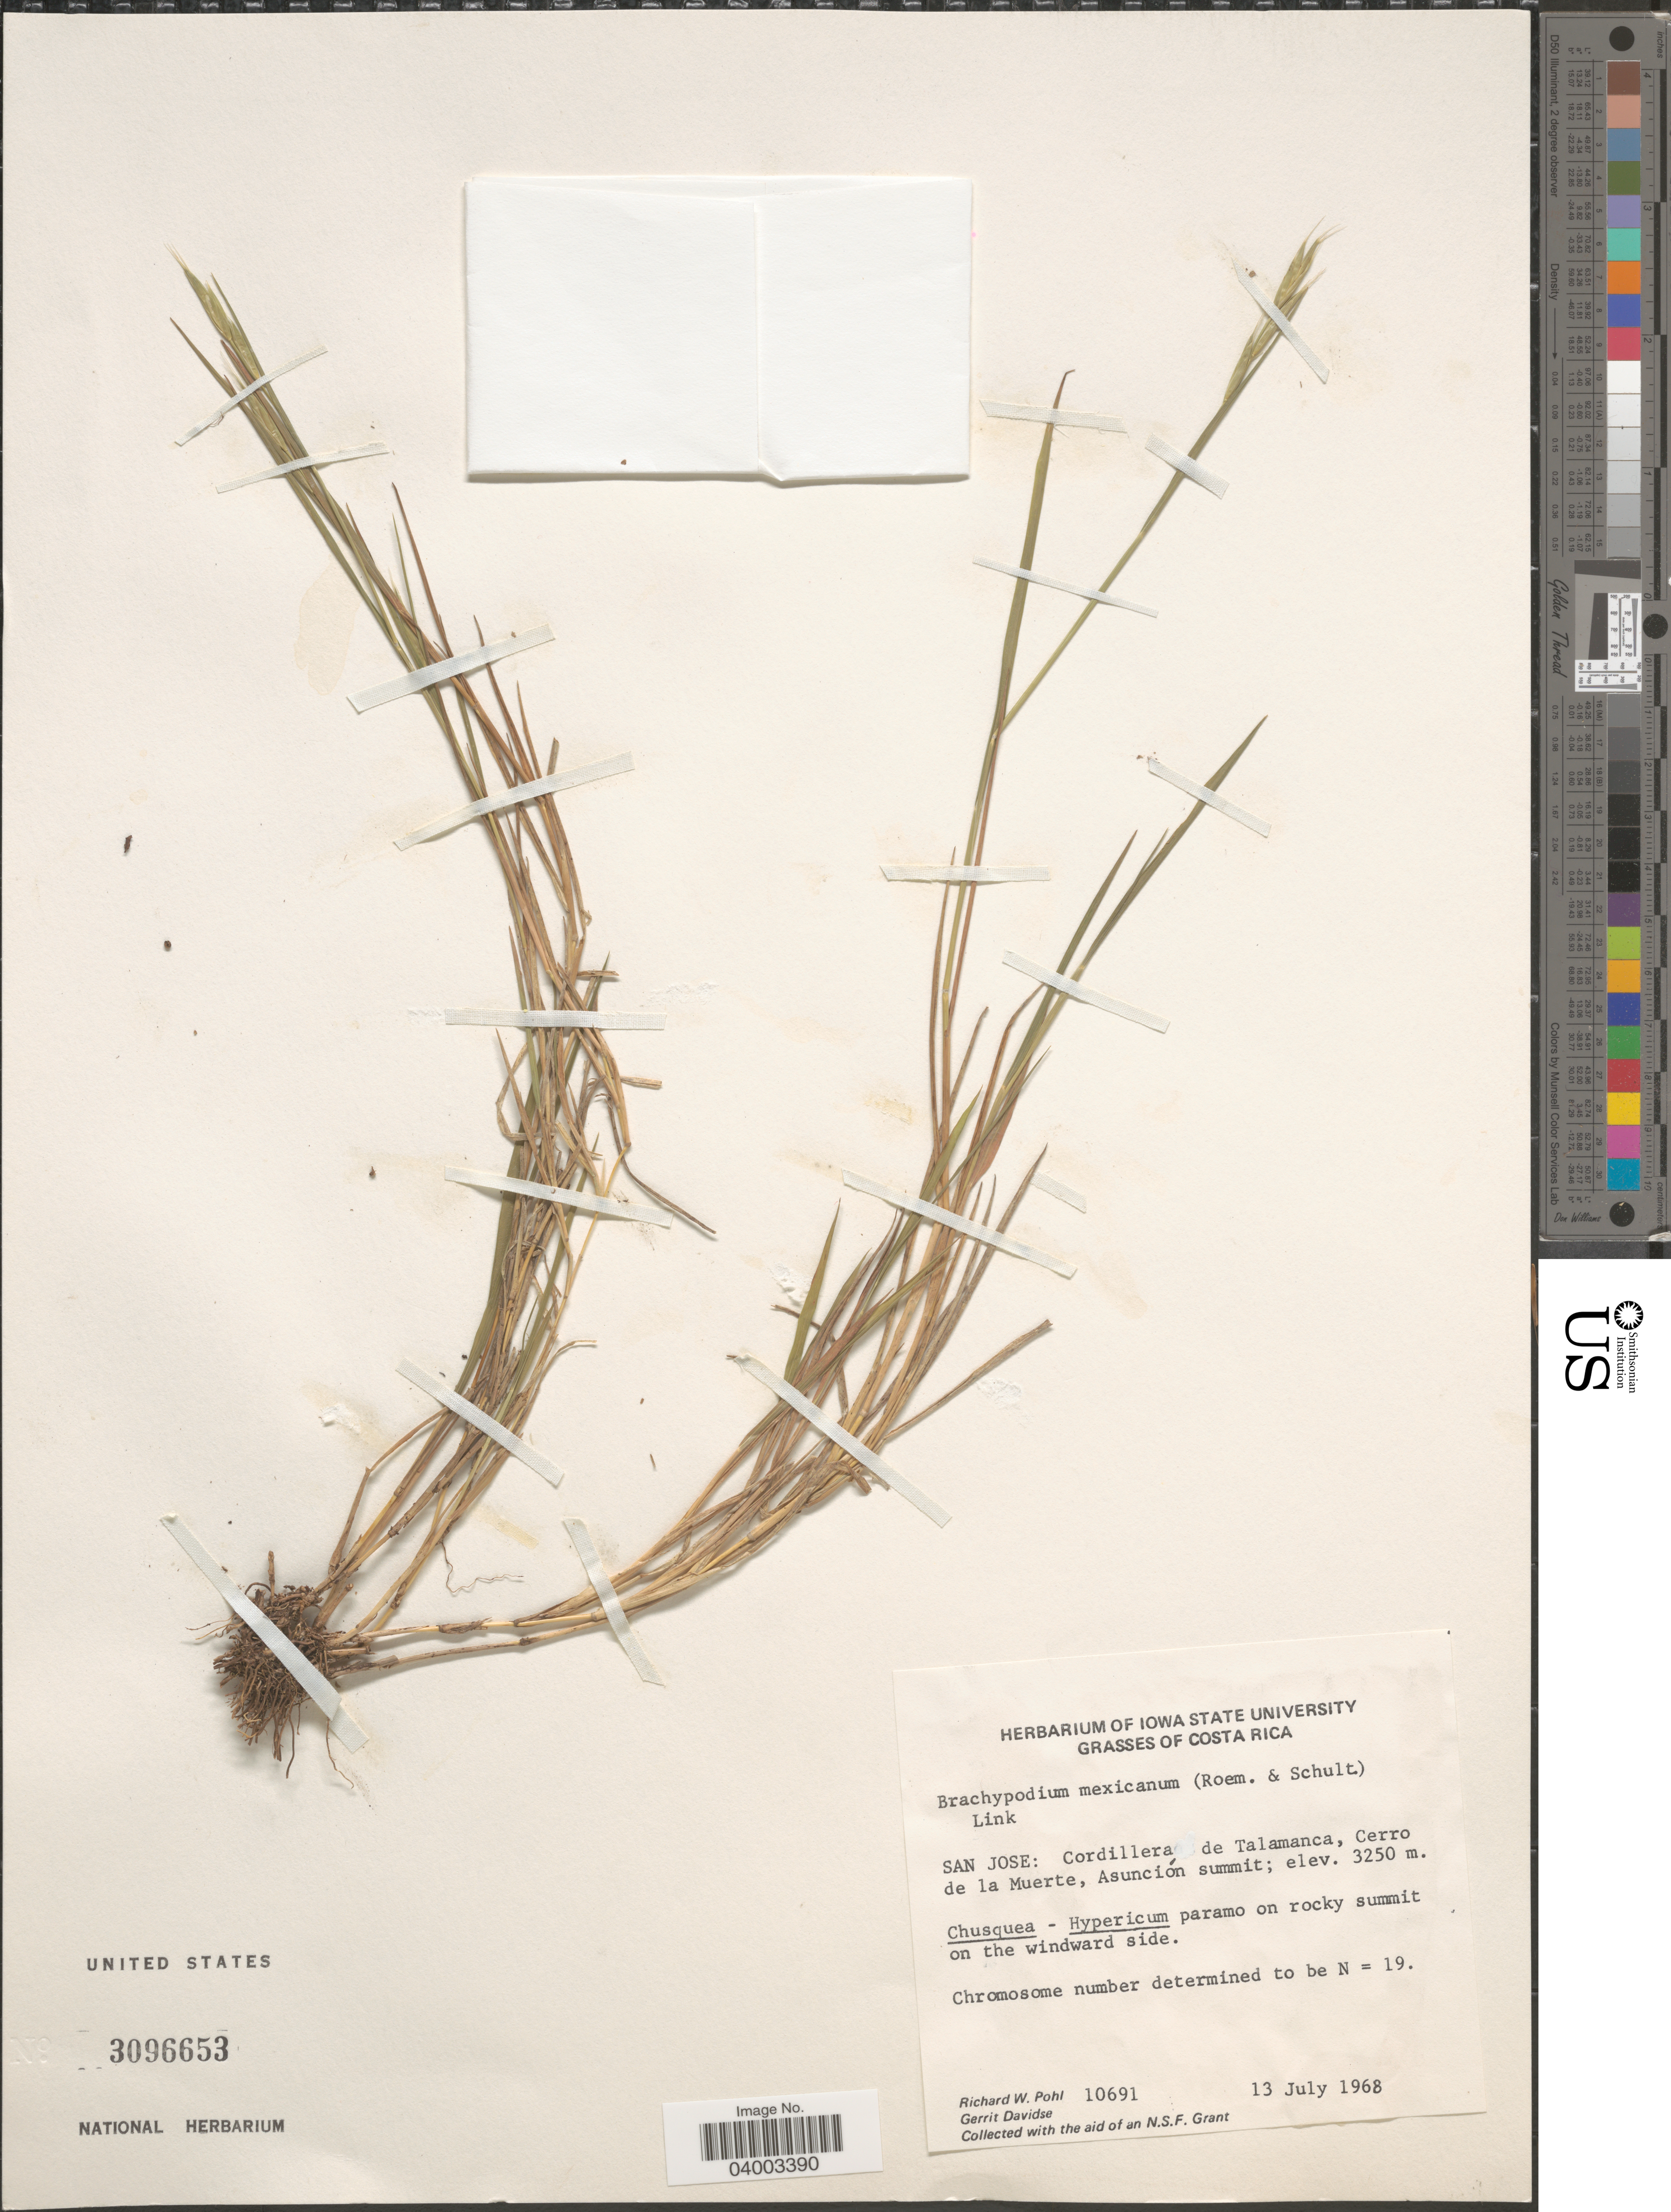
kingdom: Plantae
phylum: Tracheophyta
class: Liliopsida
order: Poales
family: Poaceae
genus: Brachypodium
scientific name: Brachypodium mexicanum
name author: (Roem. & Schult.) Link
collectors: R. W. Pohl & G. Davidse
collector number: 10691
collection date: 1968-07-13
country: Costa Rica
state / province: San José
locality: Cordillera de Talamanca, Cerro de la Muerte, Asunción summit.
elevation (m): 3250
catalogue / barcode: US 3096653